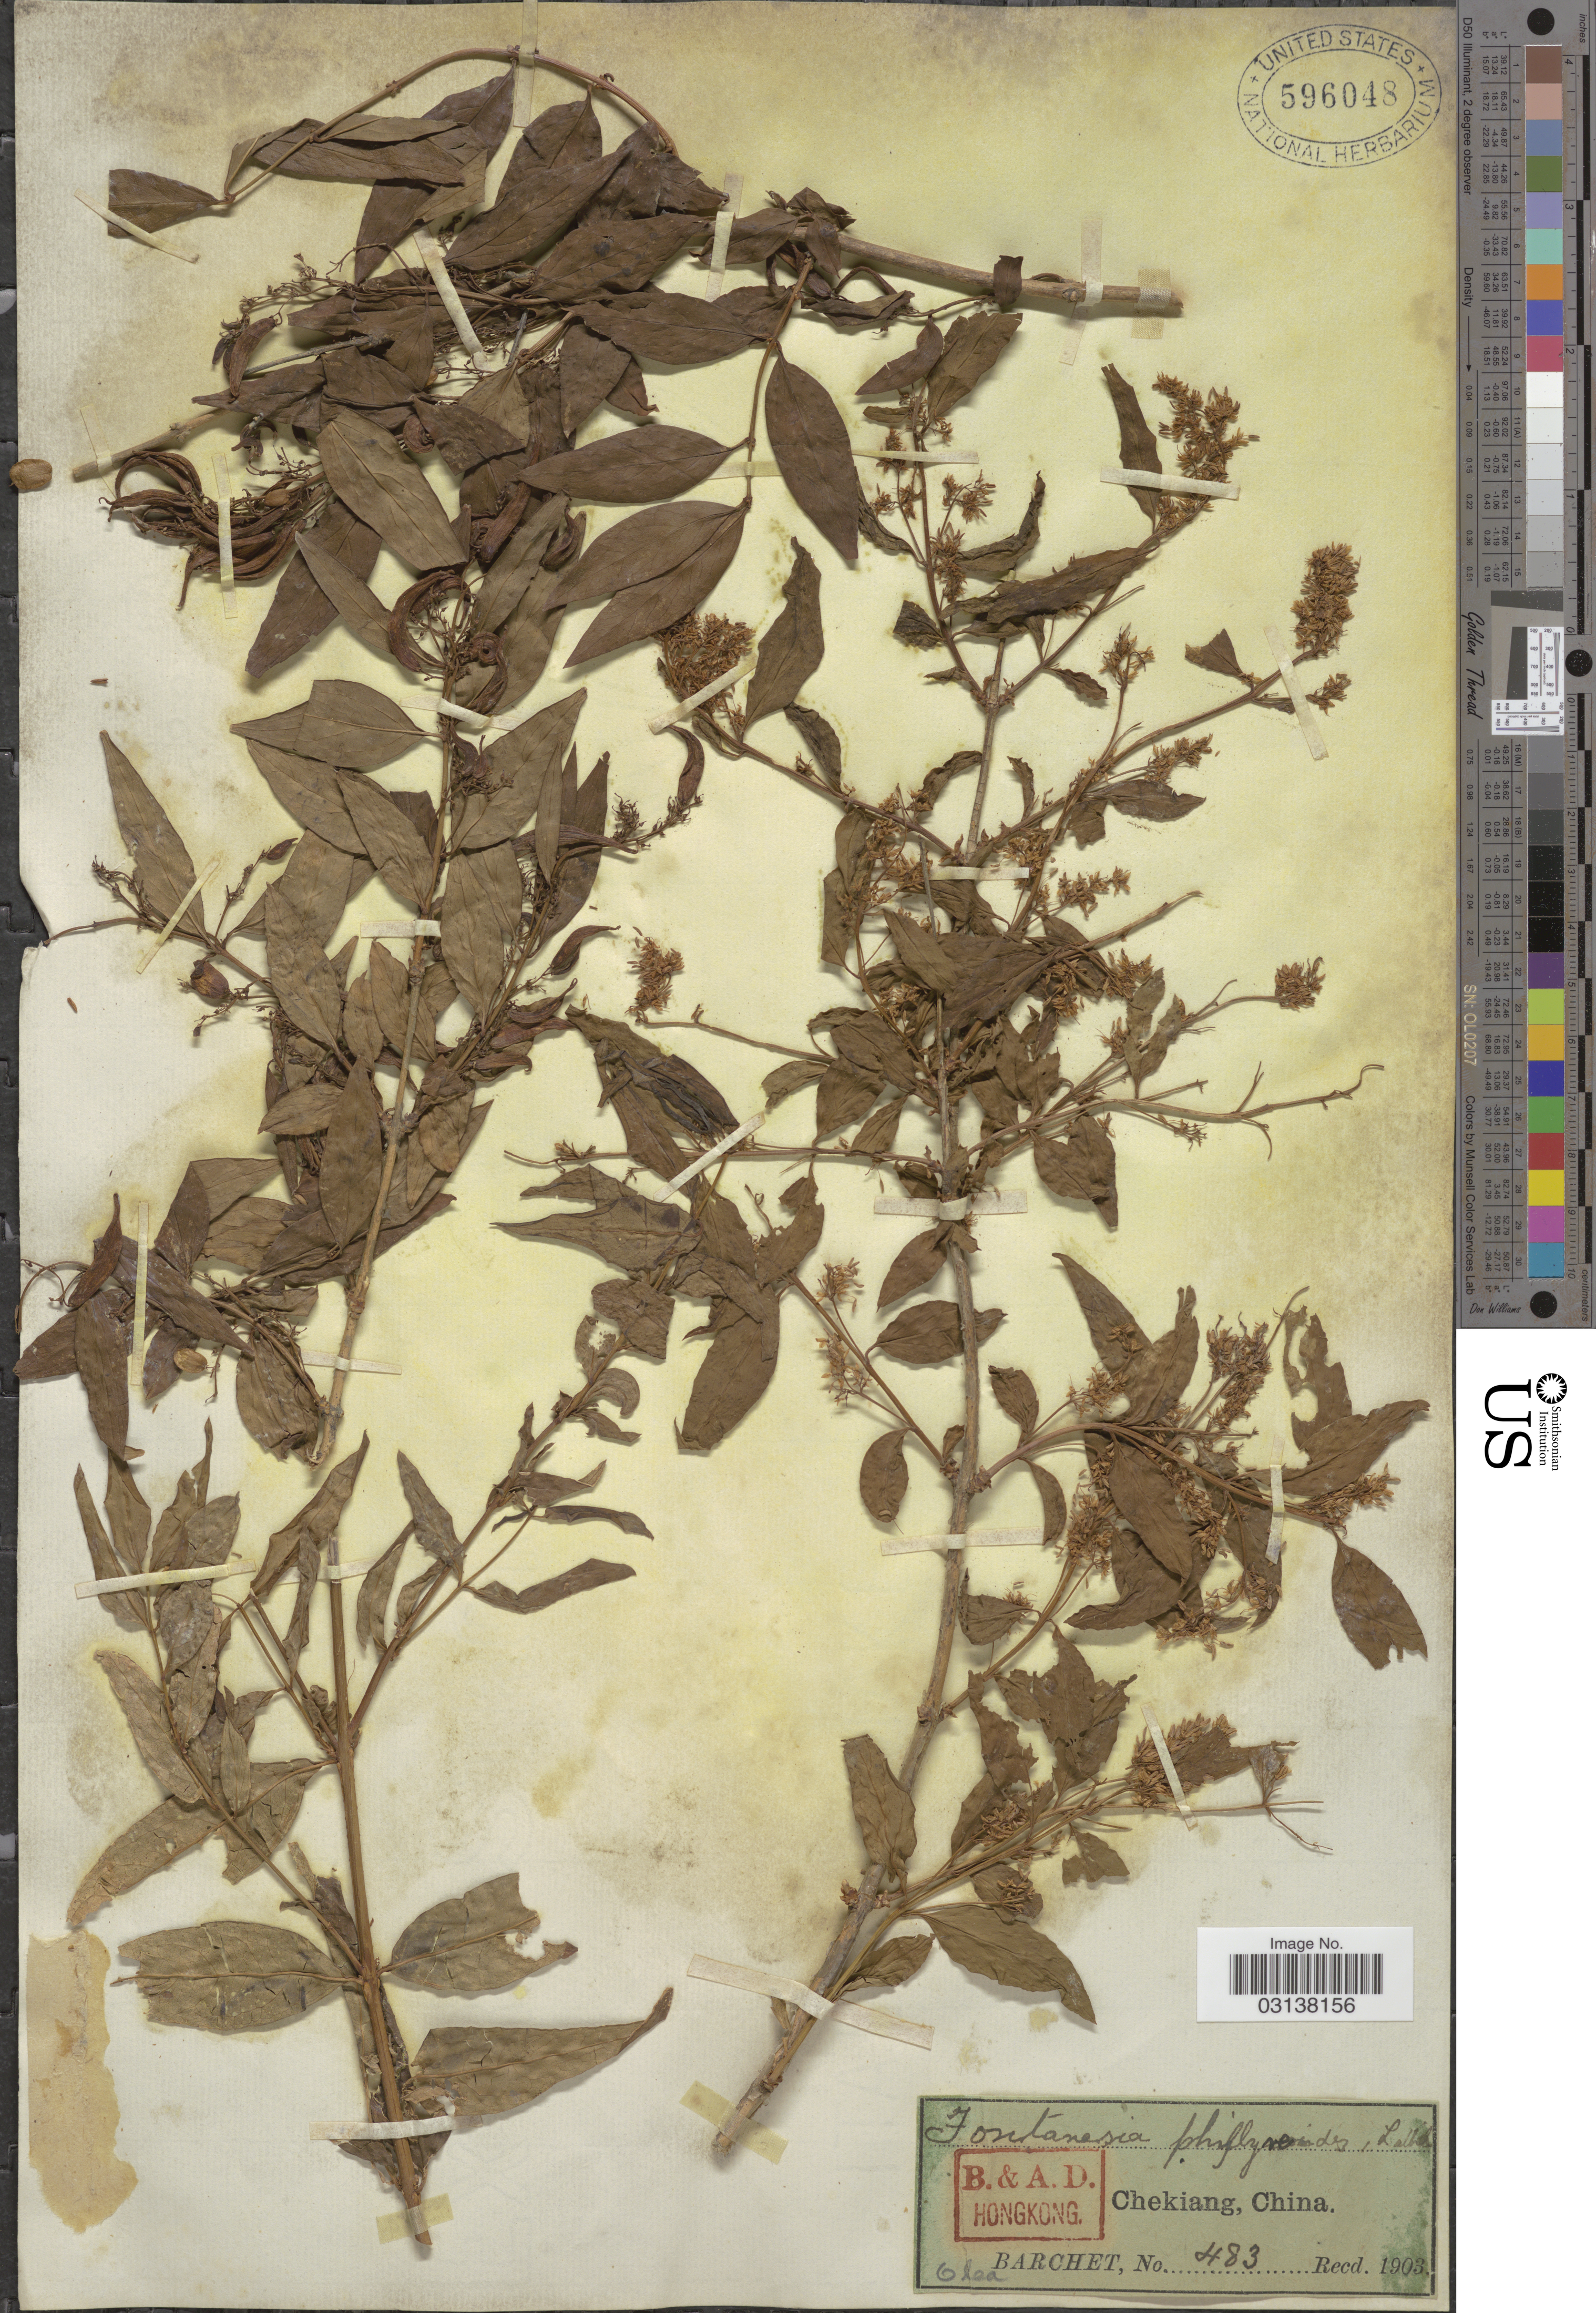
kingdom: Plantae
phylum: Tracheophyta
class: Magnoliopsida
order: Lamiales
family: Oleaceae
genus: Fontanesia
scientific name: Fontanesia phillyreoides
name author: Labill.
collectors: S. P. Barchet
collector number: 483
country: China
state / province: Zhejiang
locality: Chekiang.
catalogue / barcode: US 596048